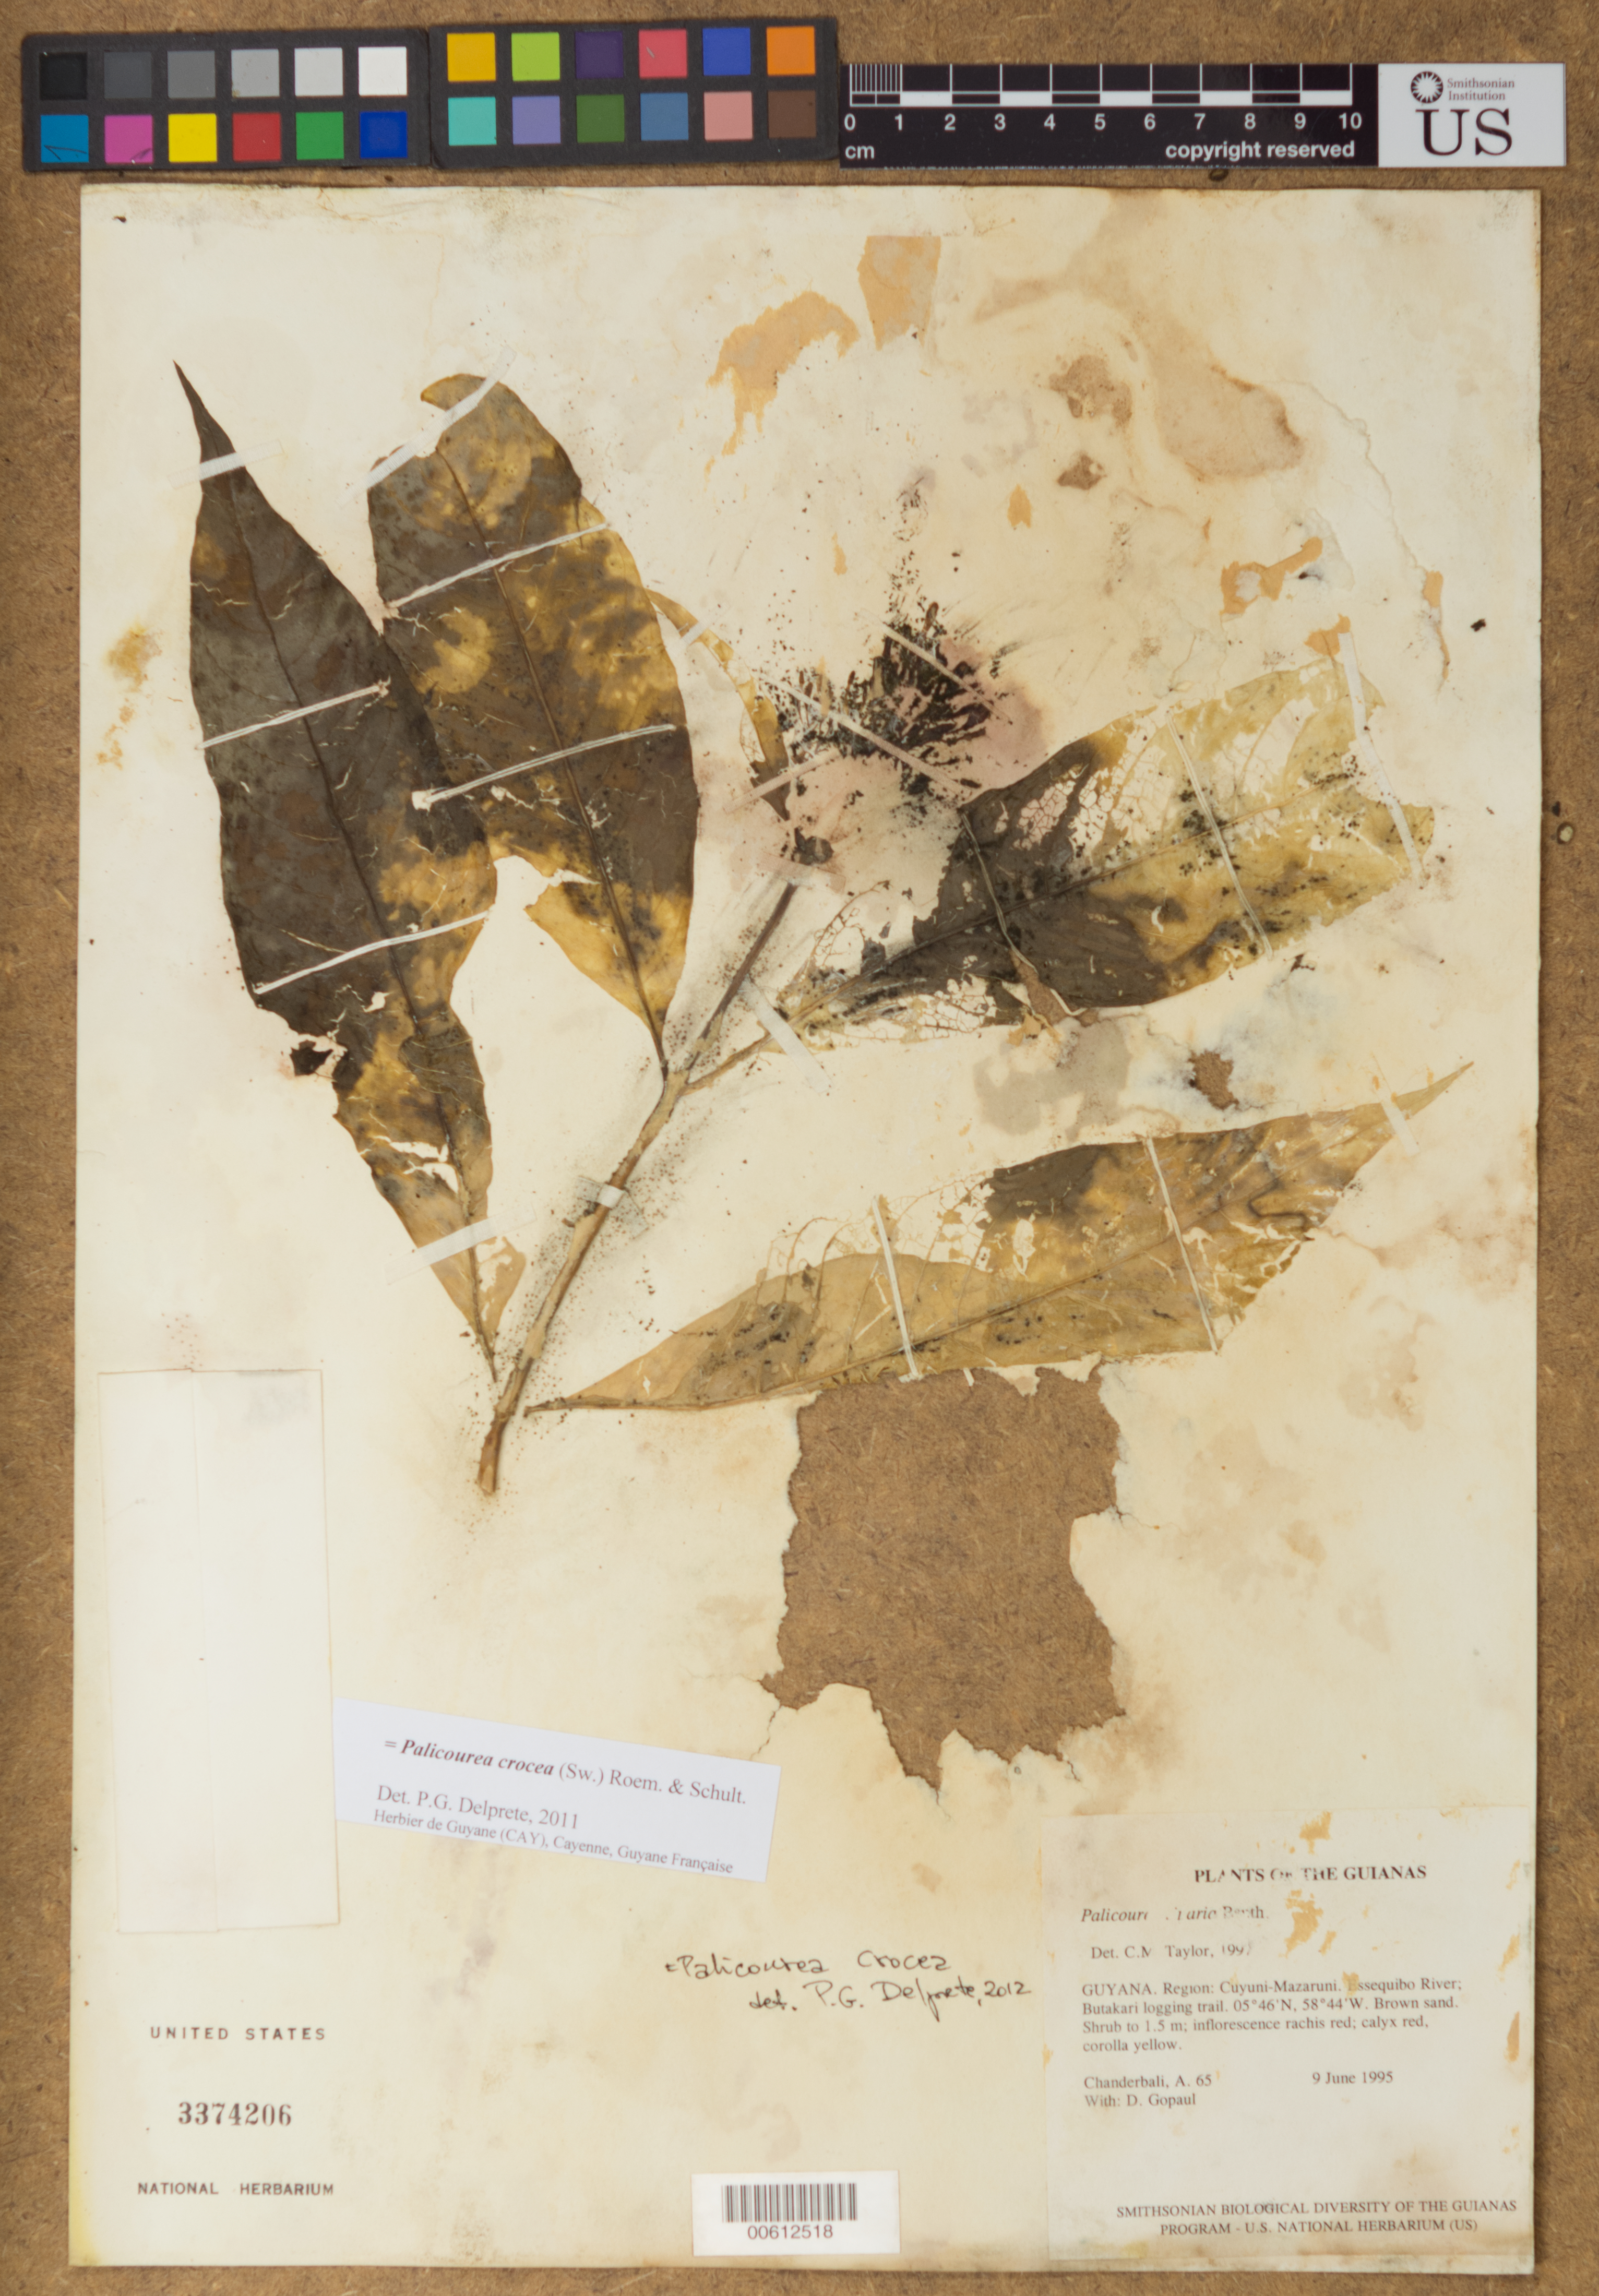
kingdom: Plantae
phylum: Tracheophyta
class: Magnoliopsida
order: Gentianales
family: Rubiaceae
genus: Palicourea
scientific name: Palicourea riparia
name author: Benth.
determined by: Taylor, Charlotte M.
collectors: A. S. Chanderbali & D. Gopaul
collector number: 0065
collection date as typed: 9 June 1995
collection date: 1995-06-09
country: Guyana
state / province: Cuyuni-Mazaruni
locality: Essequibo River; Butakari logging trail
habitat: Brown sand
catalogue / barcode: US 3374206